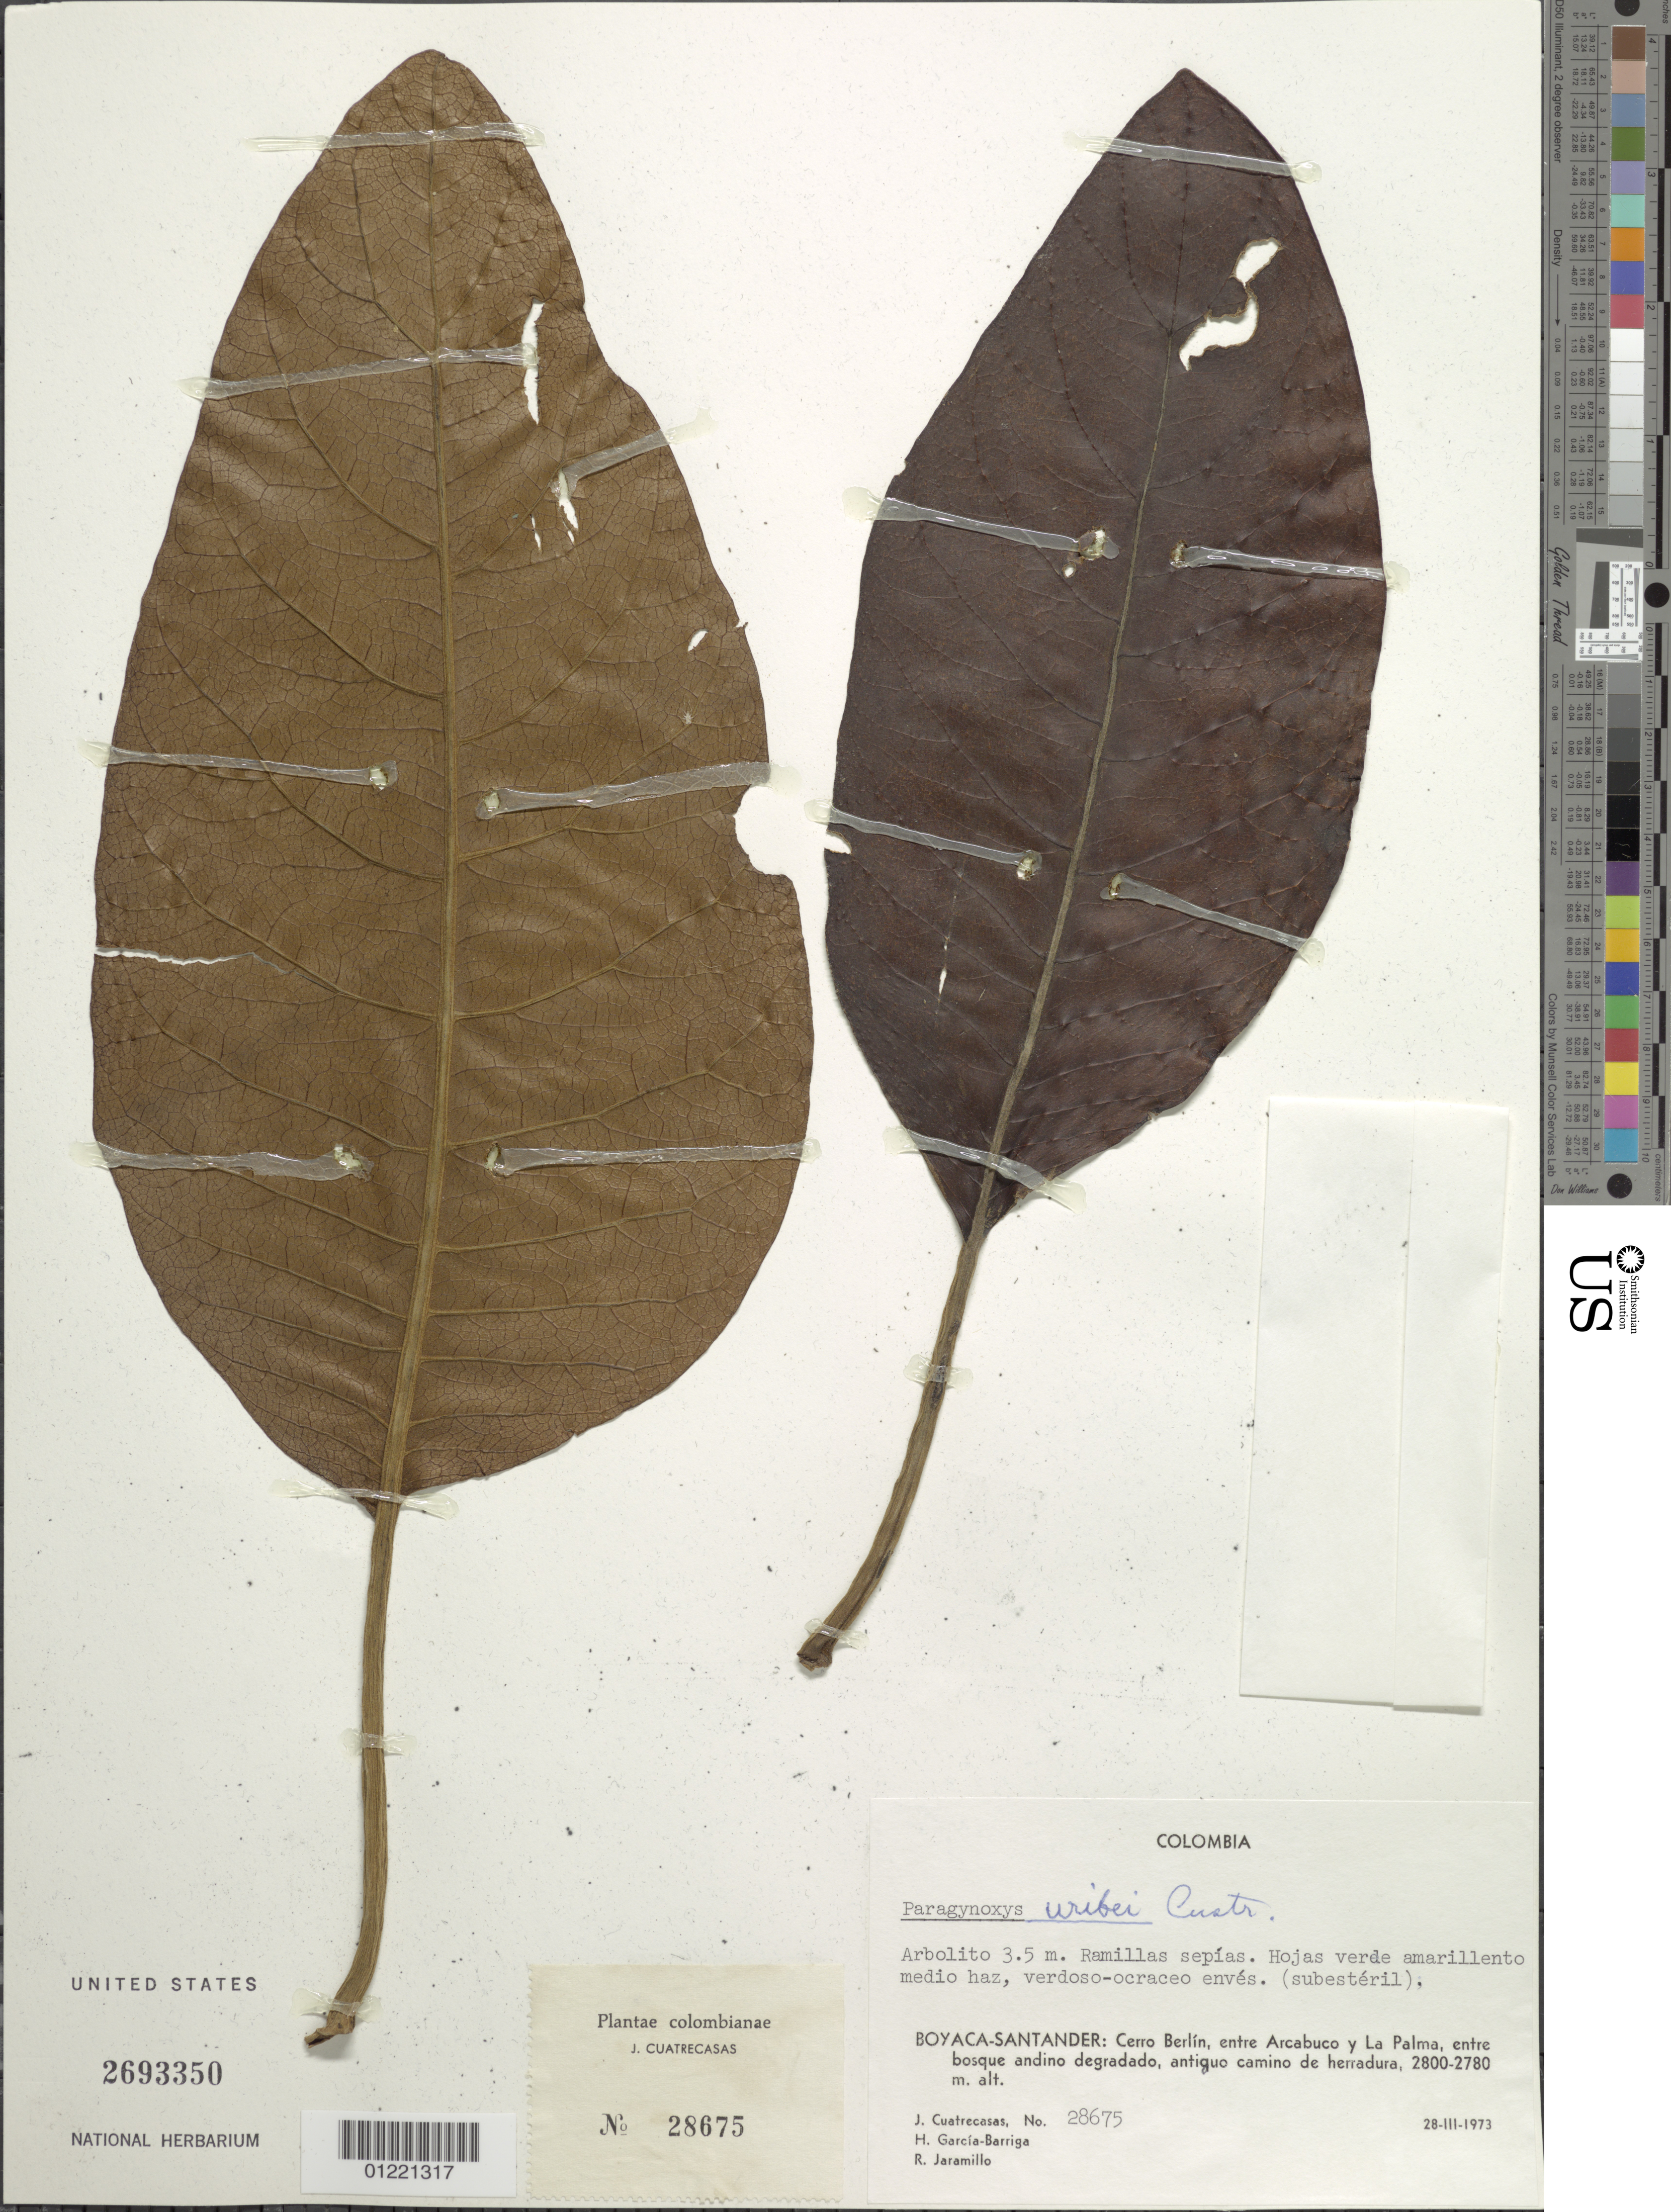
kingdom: Plantae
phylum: Tracheophyta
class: Magnoliopsida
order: Asterales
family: Asteraceae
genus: Paragynoxys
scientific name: Paragynoxys uribei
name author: Cuatrec.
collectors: J. Cuatrecasas, H. García Barriga & R. Jaramillo M.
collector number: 28675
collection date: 1973-03-28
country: Colombia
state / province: Boyacá / Santander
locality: Cerro Berlín, entre Arcabuco y La Palma, entre bosque andino degradado, antiquo camino de herradura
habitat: bosque andino degradado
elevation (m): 2780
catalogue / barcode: US 2693350